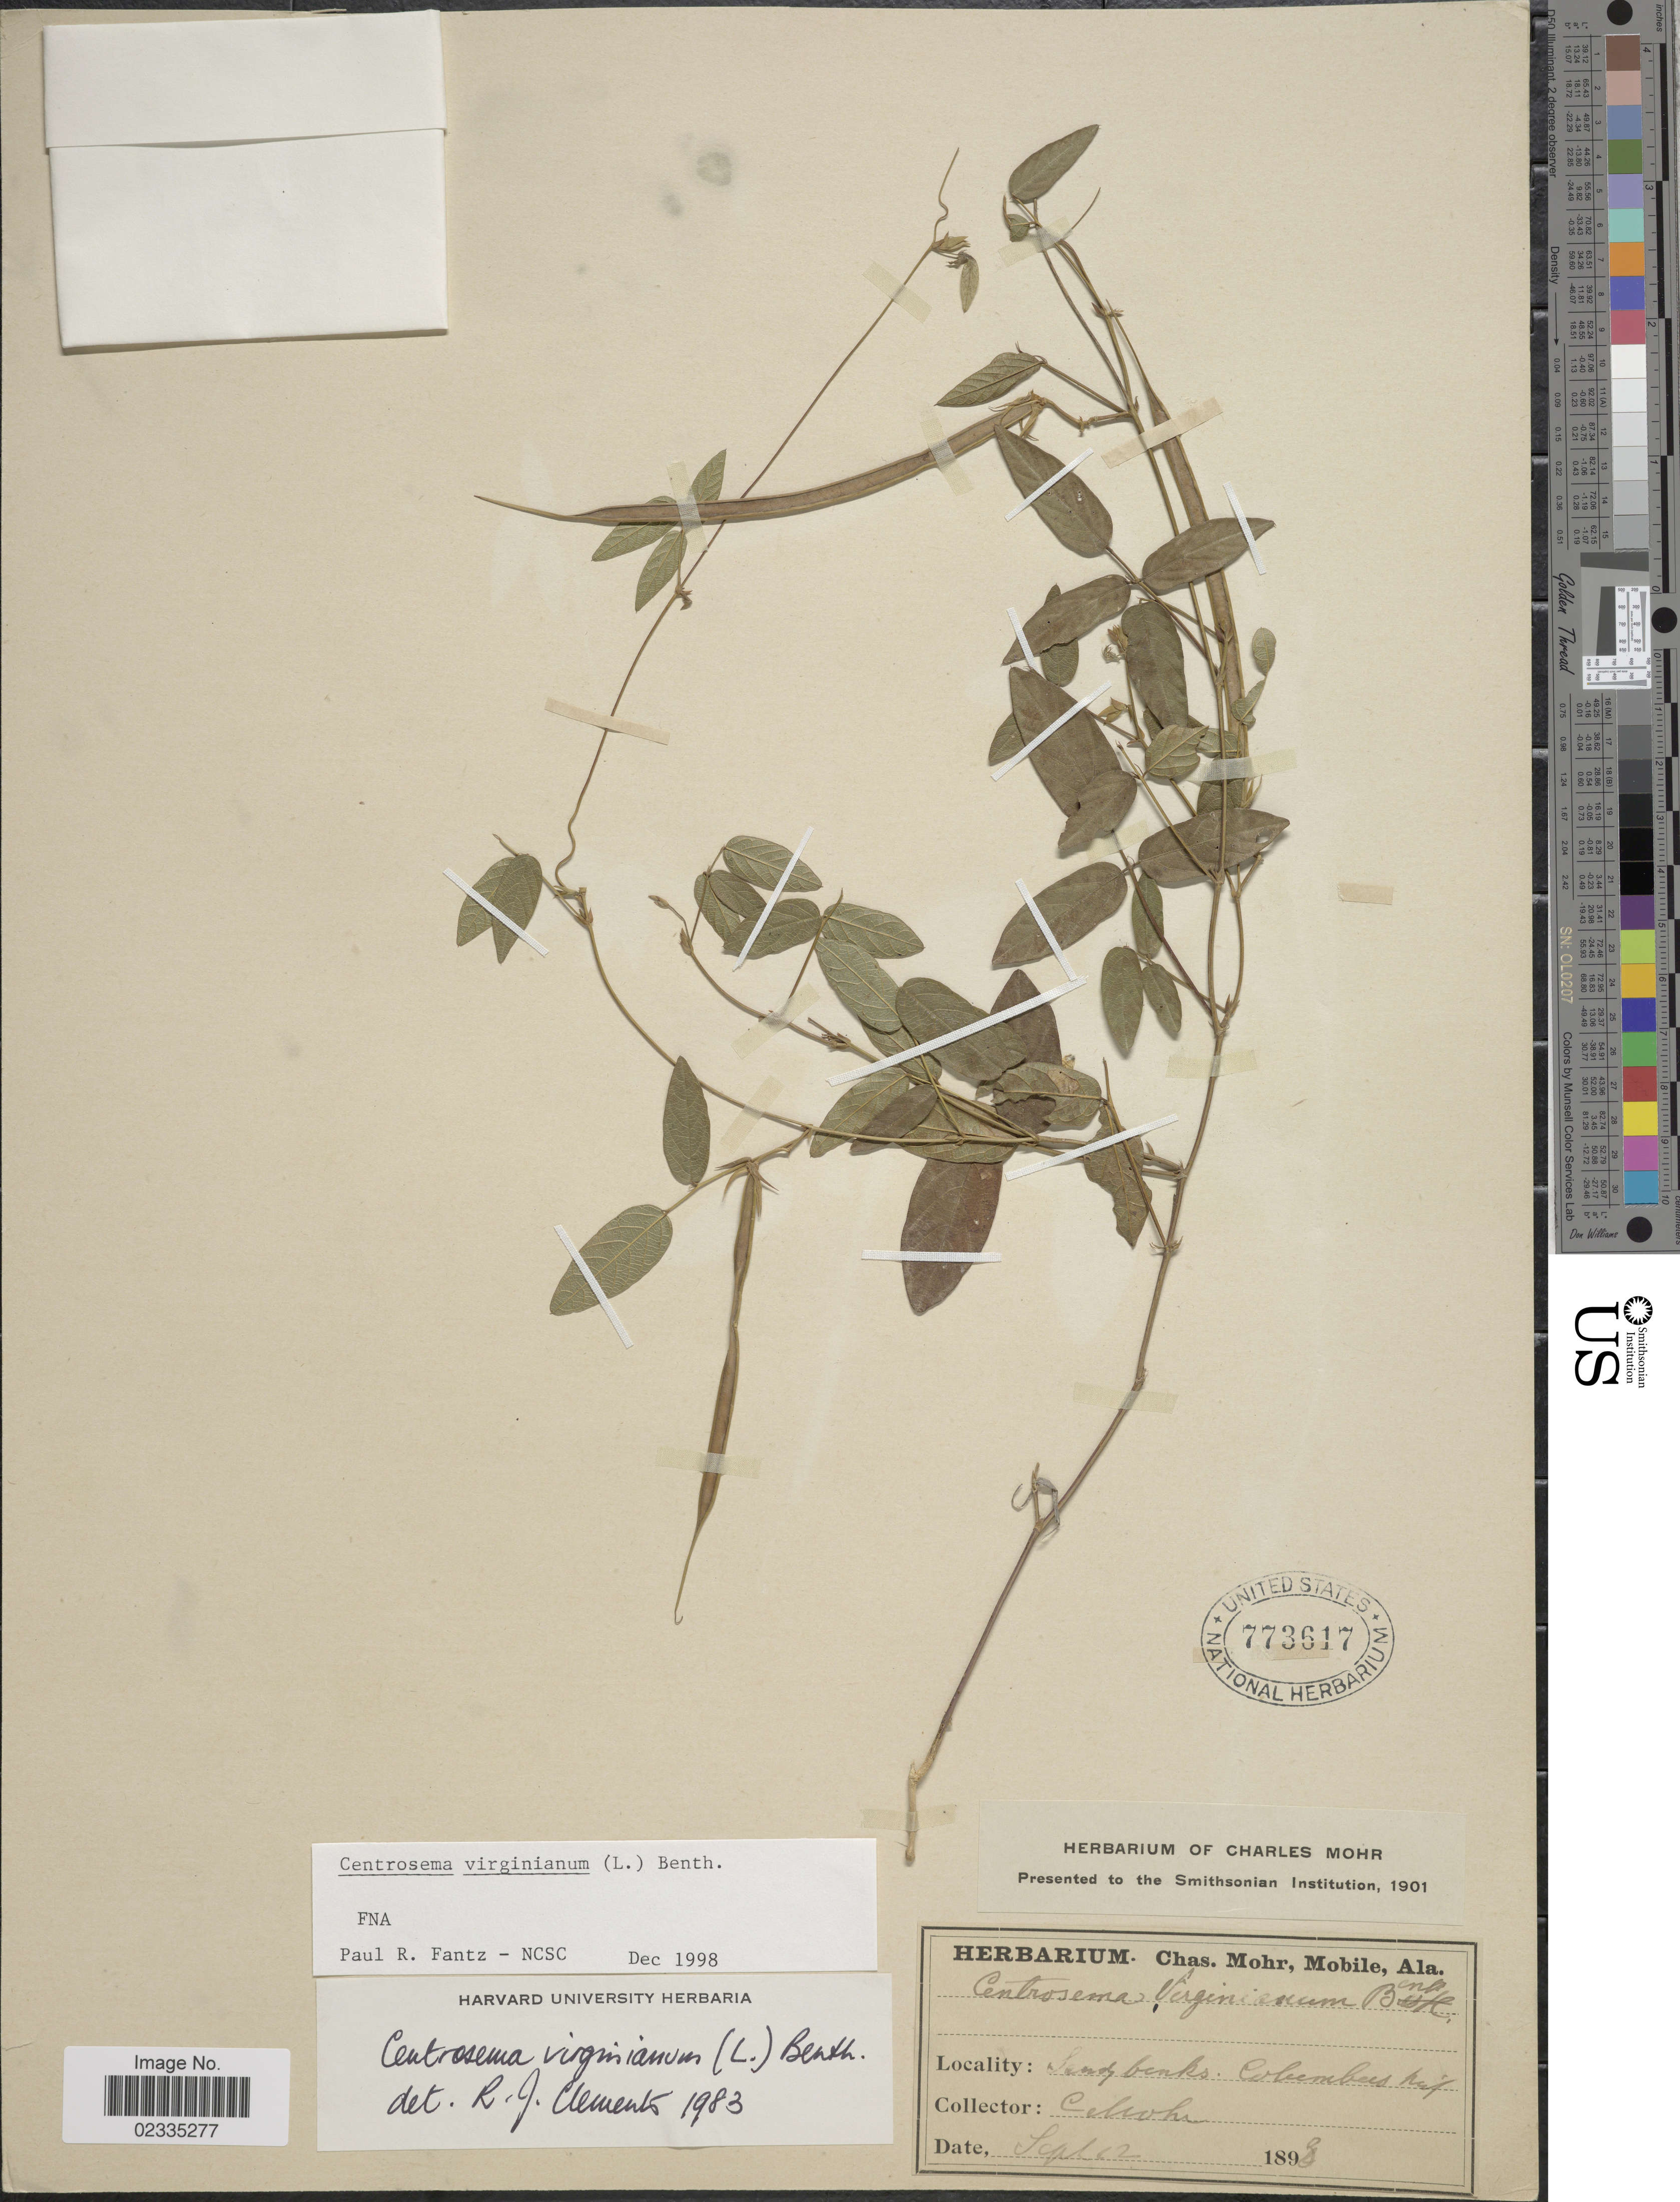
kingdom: Plantae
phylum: Tracheophyta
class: Magnoliopsida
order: Fabales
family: Fabaceae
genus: Centrosema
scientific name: Centrosema virginianum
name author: (L.) Benth.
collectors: Mohr, C. T. (herbarium)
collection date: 1890-09-12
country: United States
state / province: Mississippi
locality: Sandy banks: Columbus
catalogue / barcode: US 773617